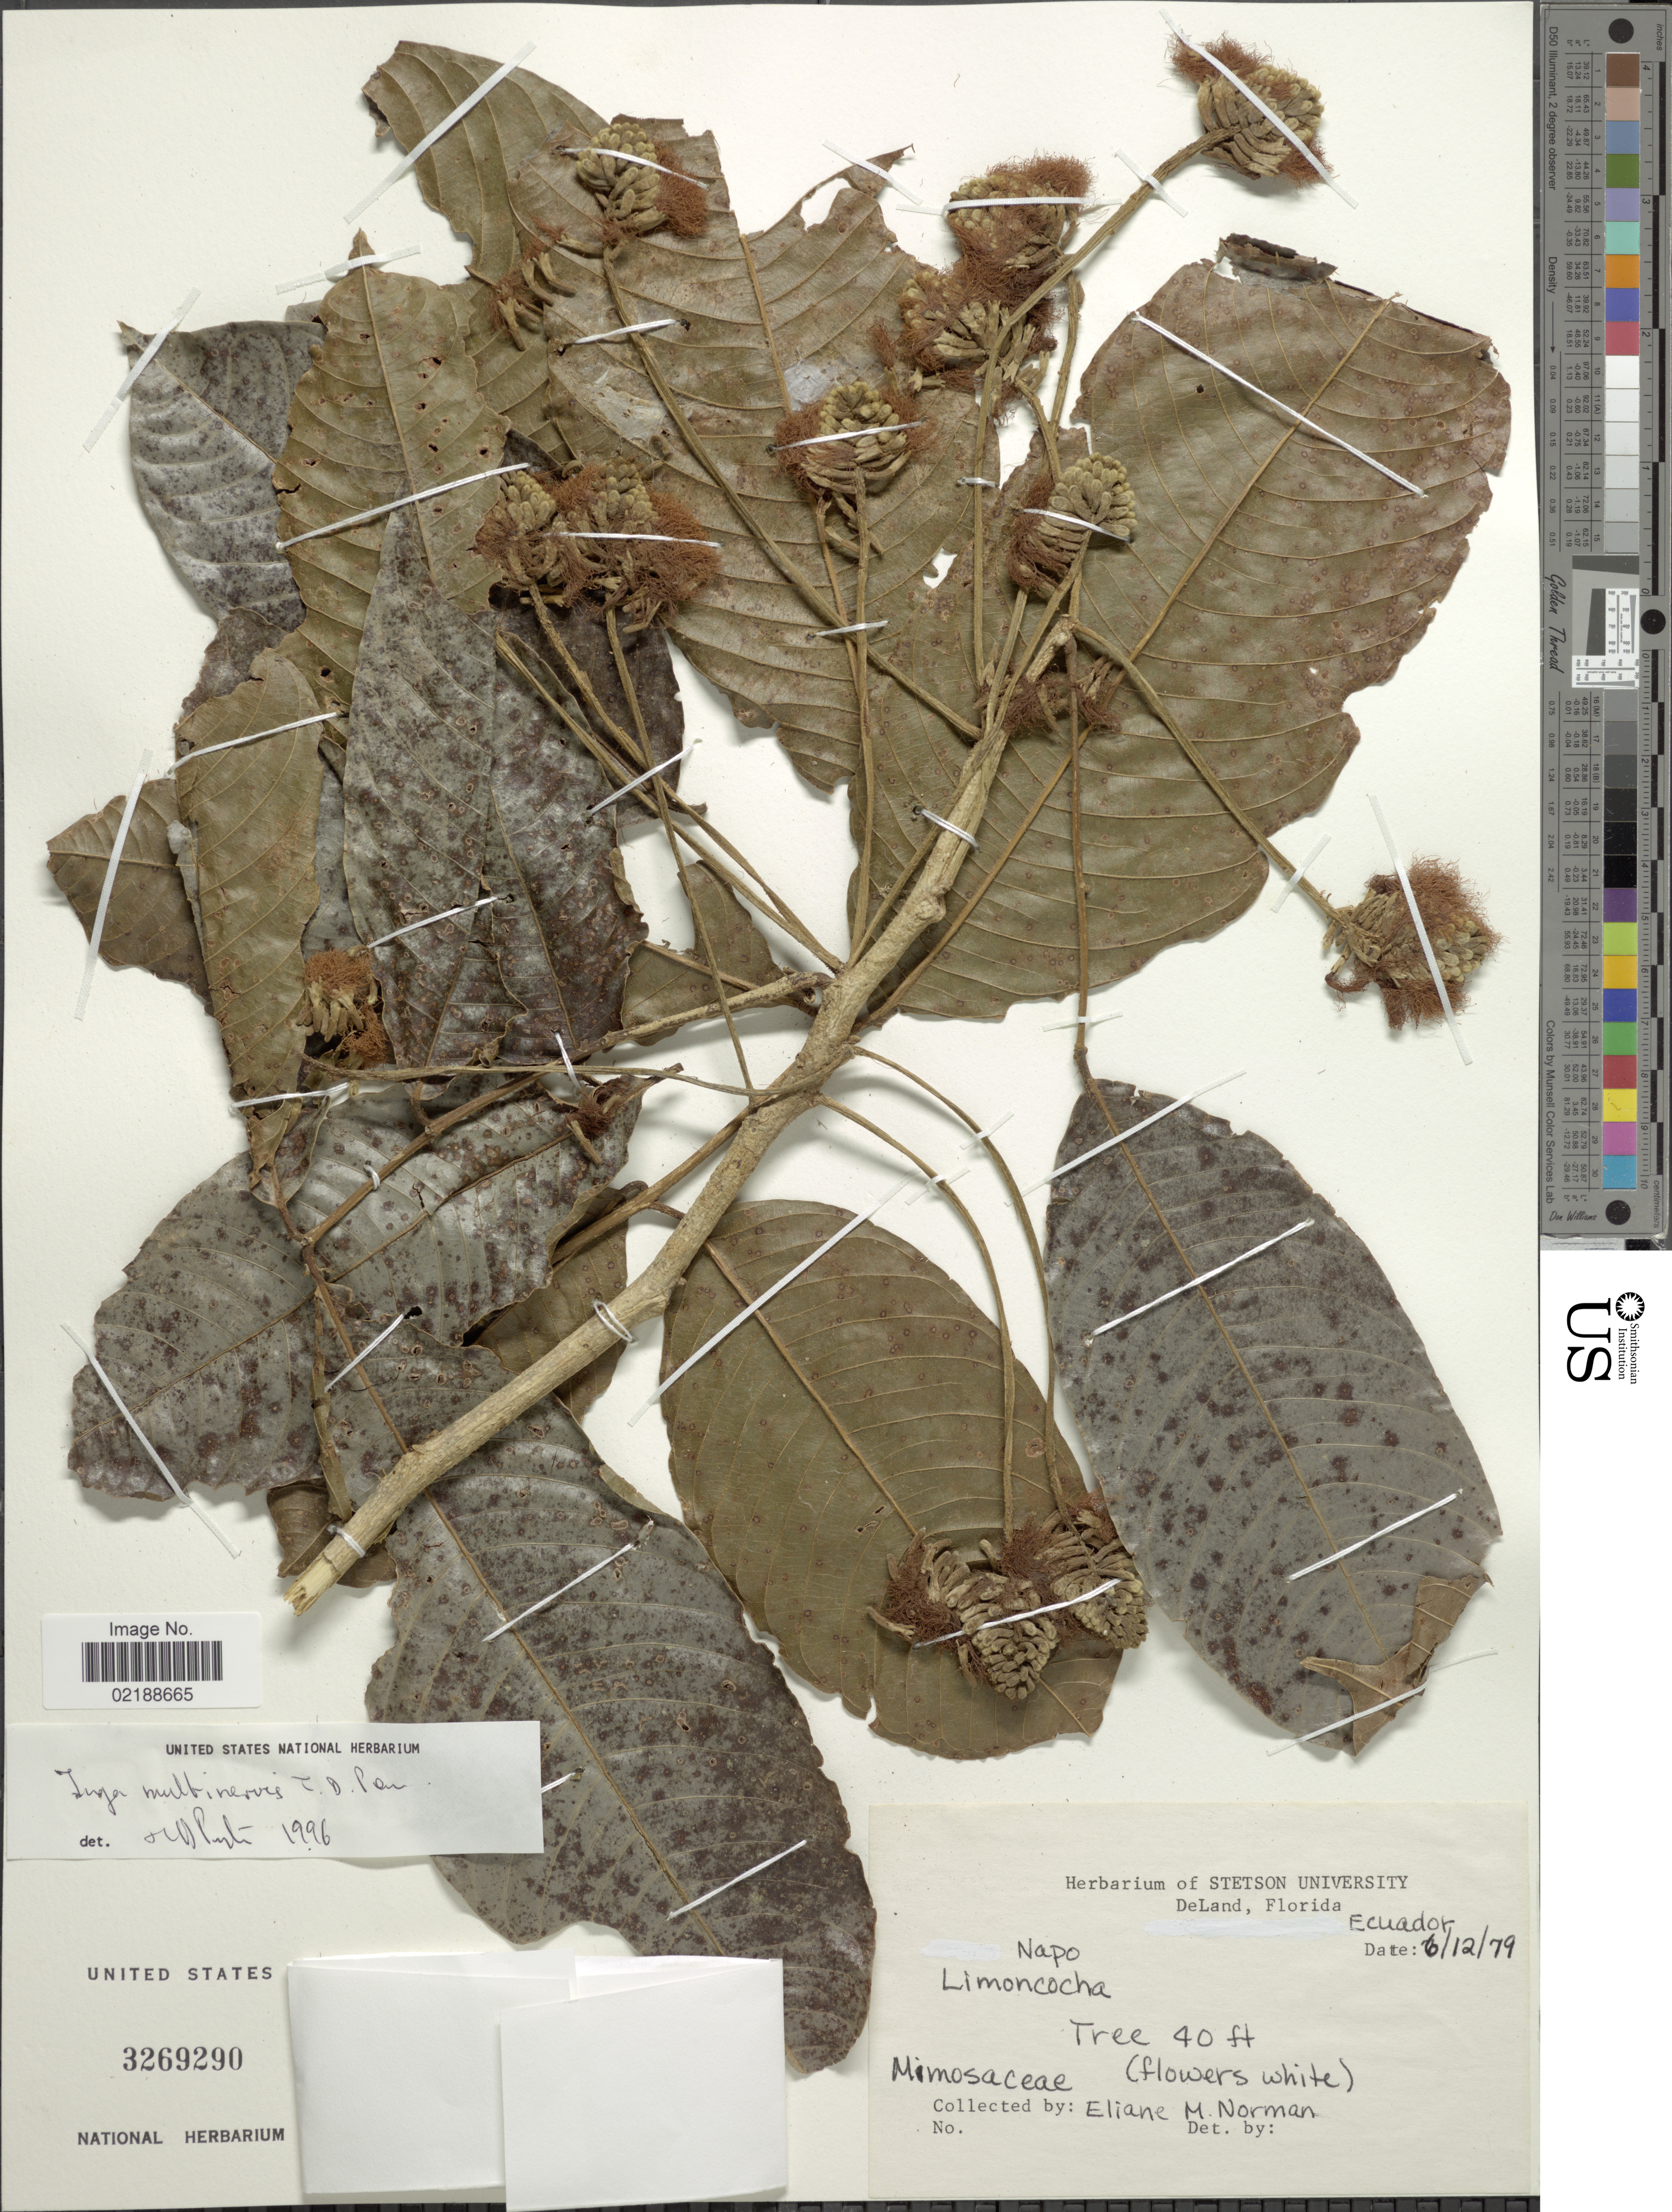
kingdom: Plantae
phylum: Tracheophyta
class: Magnoliopsida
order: Fabales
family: Fabaceae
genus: Inga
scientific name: Inga multinervis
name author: T.D. Penn.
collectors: E. Norman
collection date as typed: Transcribed d/m/y: 6/12/79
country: Ecuador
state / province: Napo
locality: Limoncocha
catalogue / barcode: US 3269290